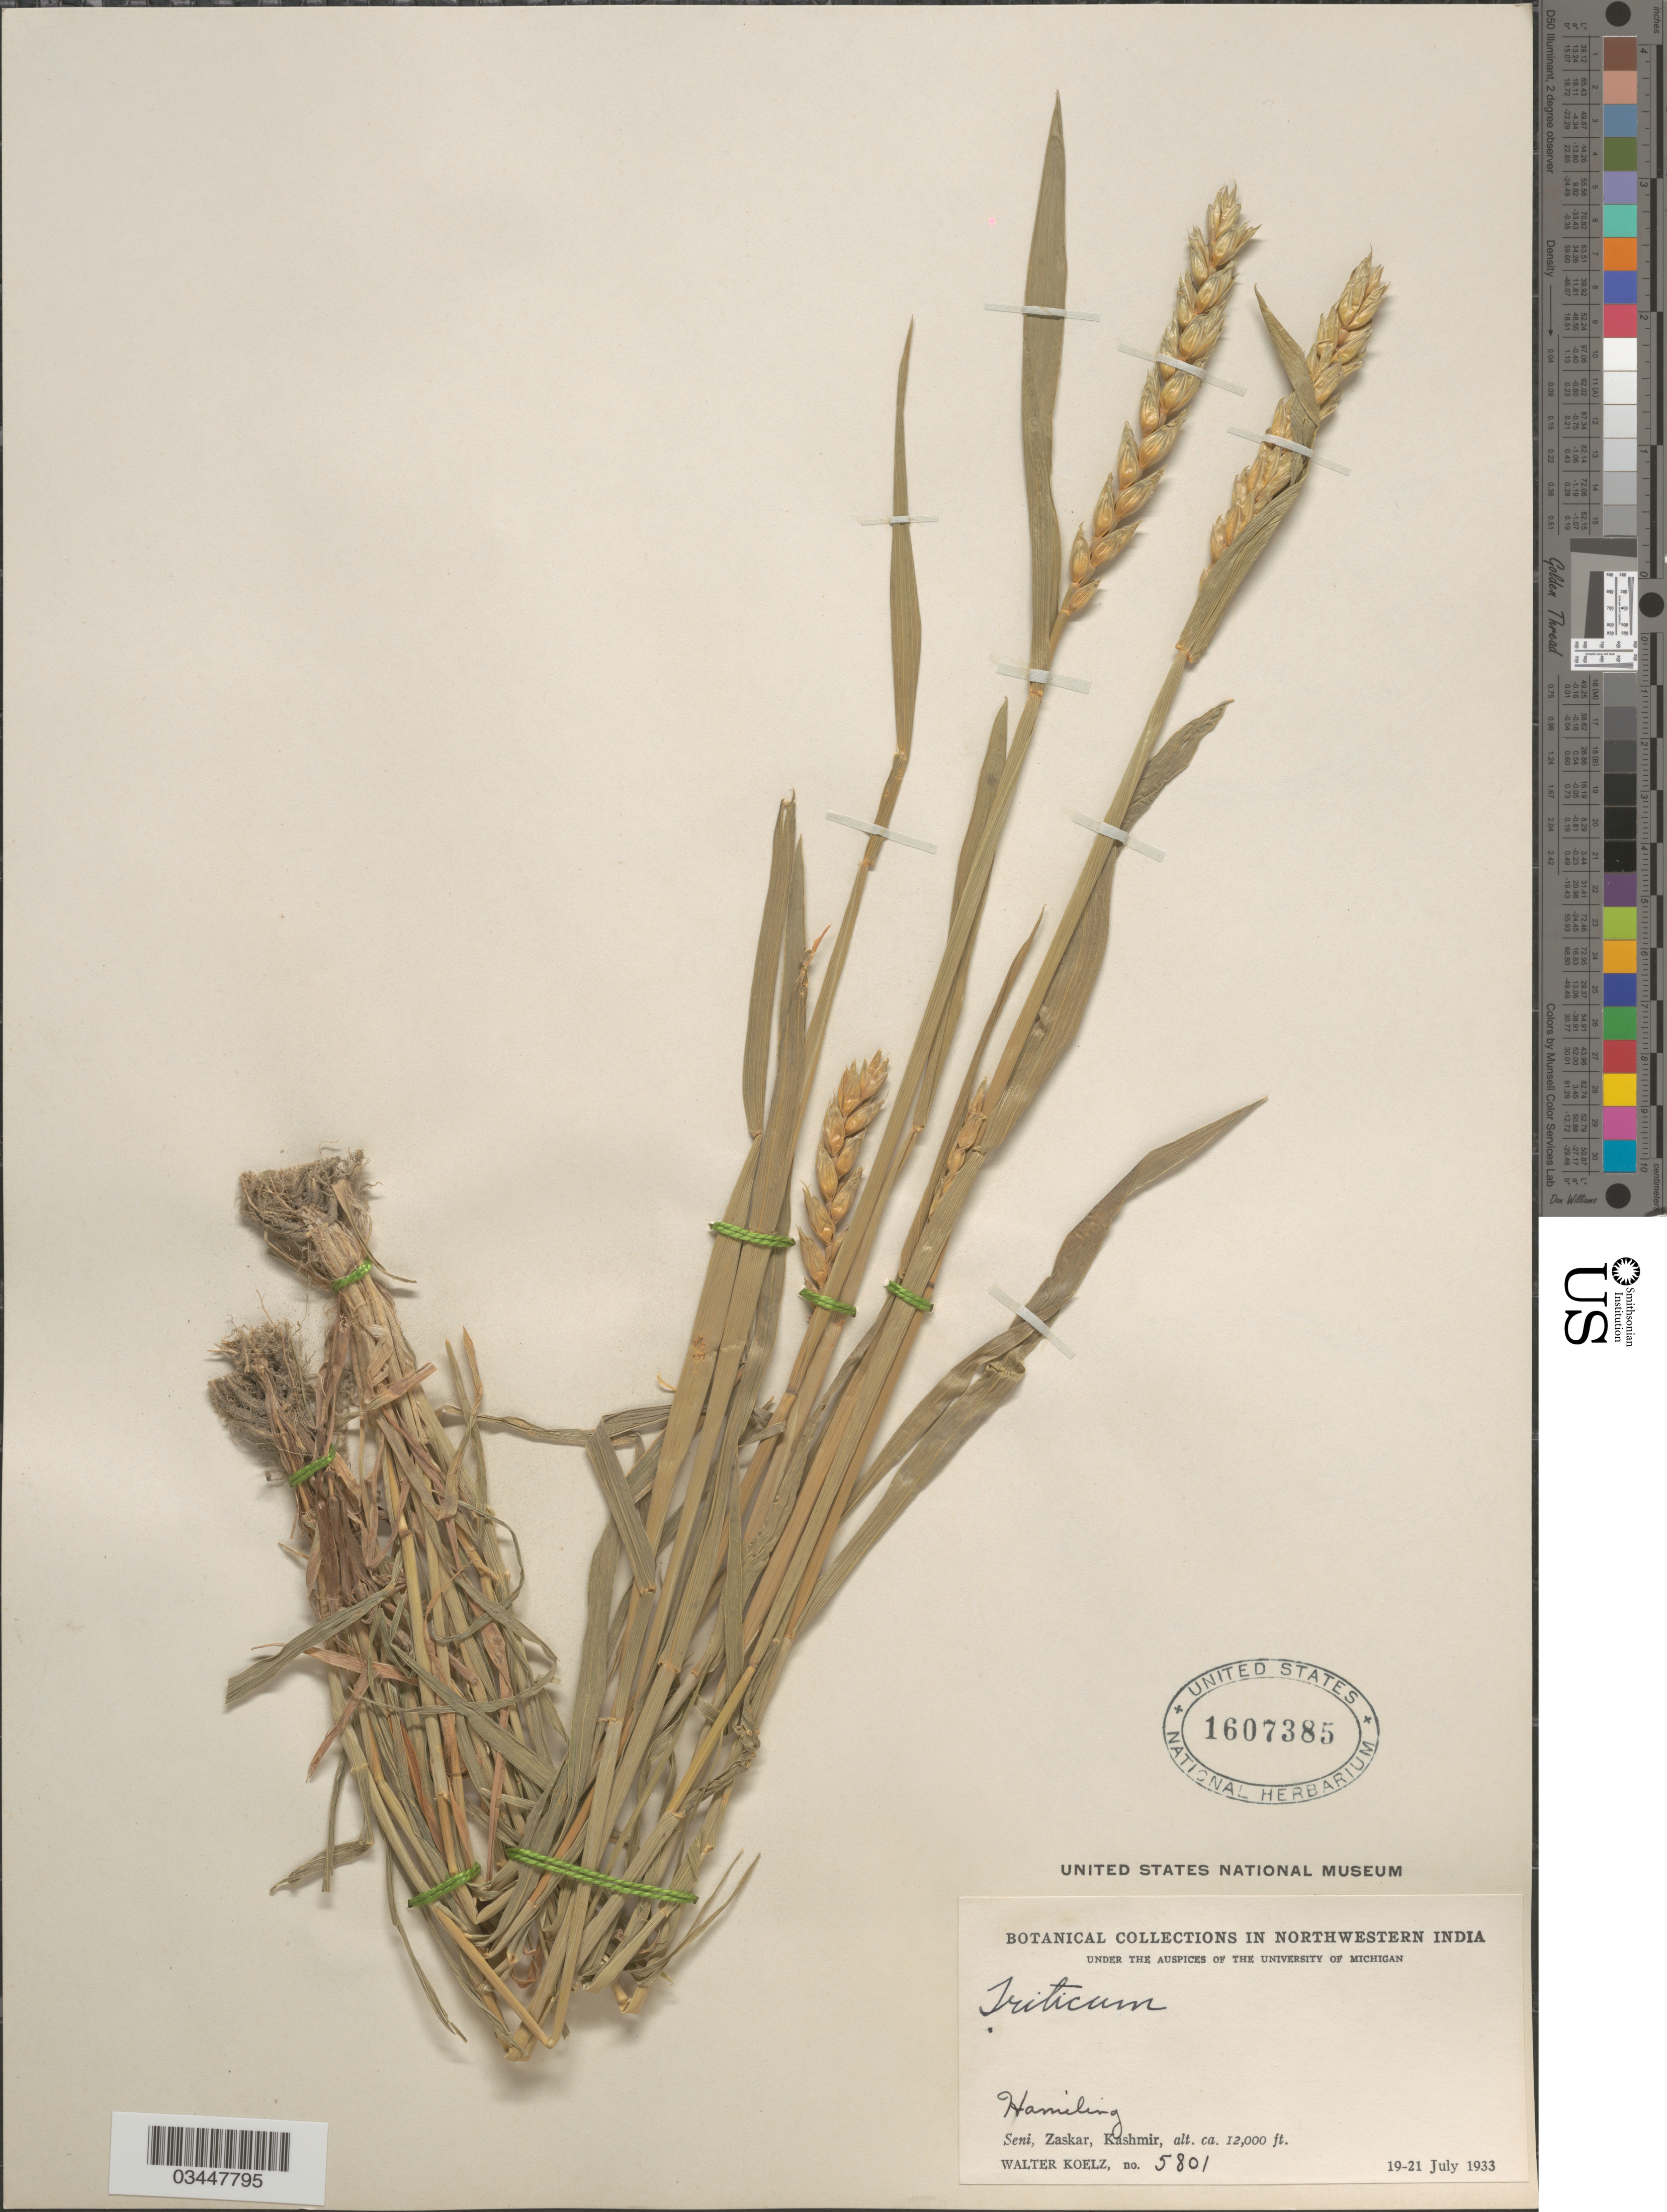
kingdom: Plantae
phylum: Tracheophyta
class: Liliopsida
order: Poales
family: Poaceae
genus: Triticum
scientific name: Triticum aestivum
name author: L.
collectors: W. N. Koelz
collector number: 5801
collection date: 1933-07-19/1933-07-21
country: India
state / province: Jammu and Kashmir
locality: Northwestern India. Hamiling. Seni, Zaskar, Kashmir.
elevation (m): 3658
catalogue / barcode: US 1607385